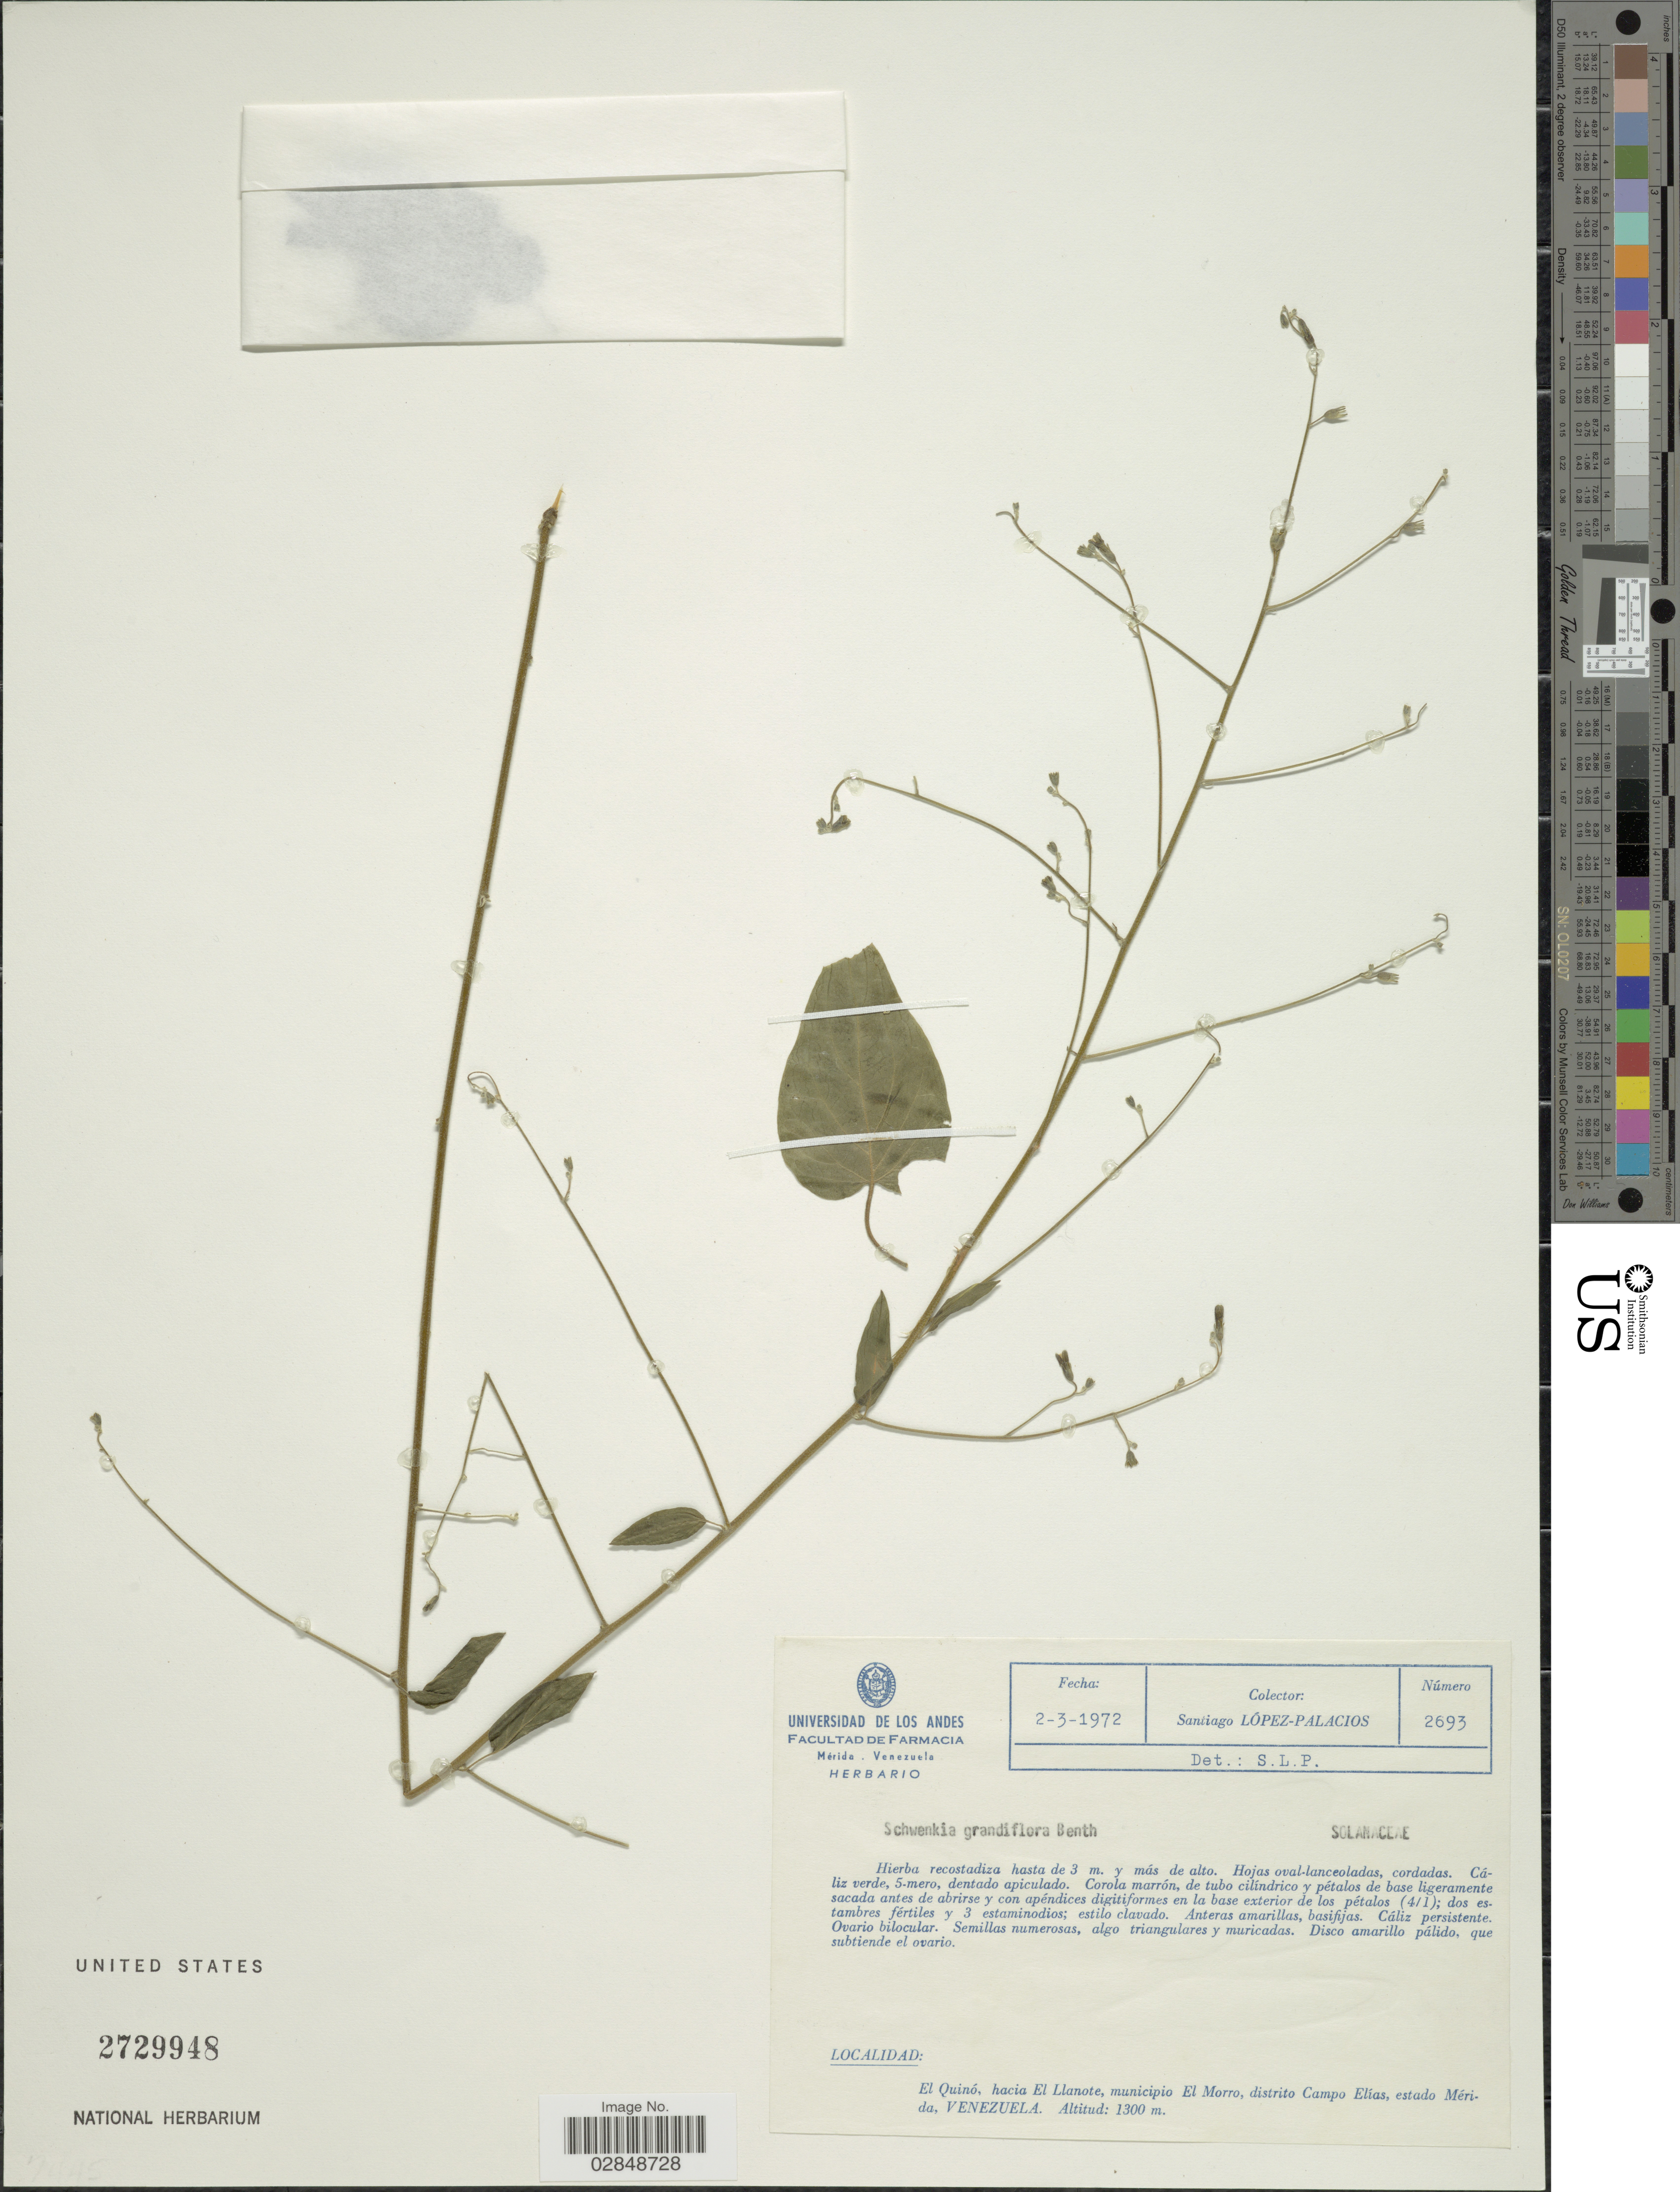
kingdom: Plantae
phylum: Tracheophyta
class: Magnoliopsida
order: Solanales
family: Solanaceae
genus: Schwenckia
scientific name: Schwenckia grandiflora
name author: Benth.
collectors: S. López-Palacios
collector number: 2693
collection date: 1972-03-02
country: Venezuela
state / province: Mérida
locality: El Quinó, hacia El Llanote, municipio El Morro, distrito Campo Elías.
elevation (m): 1300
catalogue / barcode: US 2729948